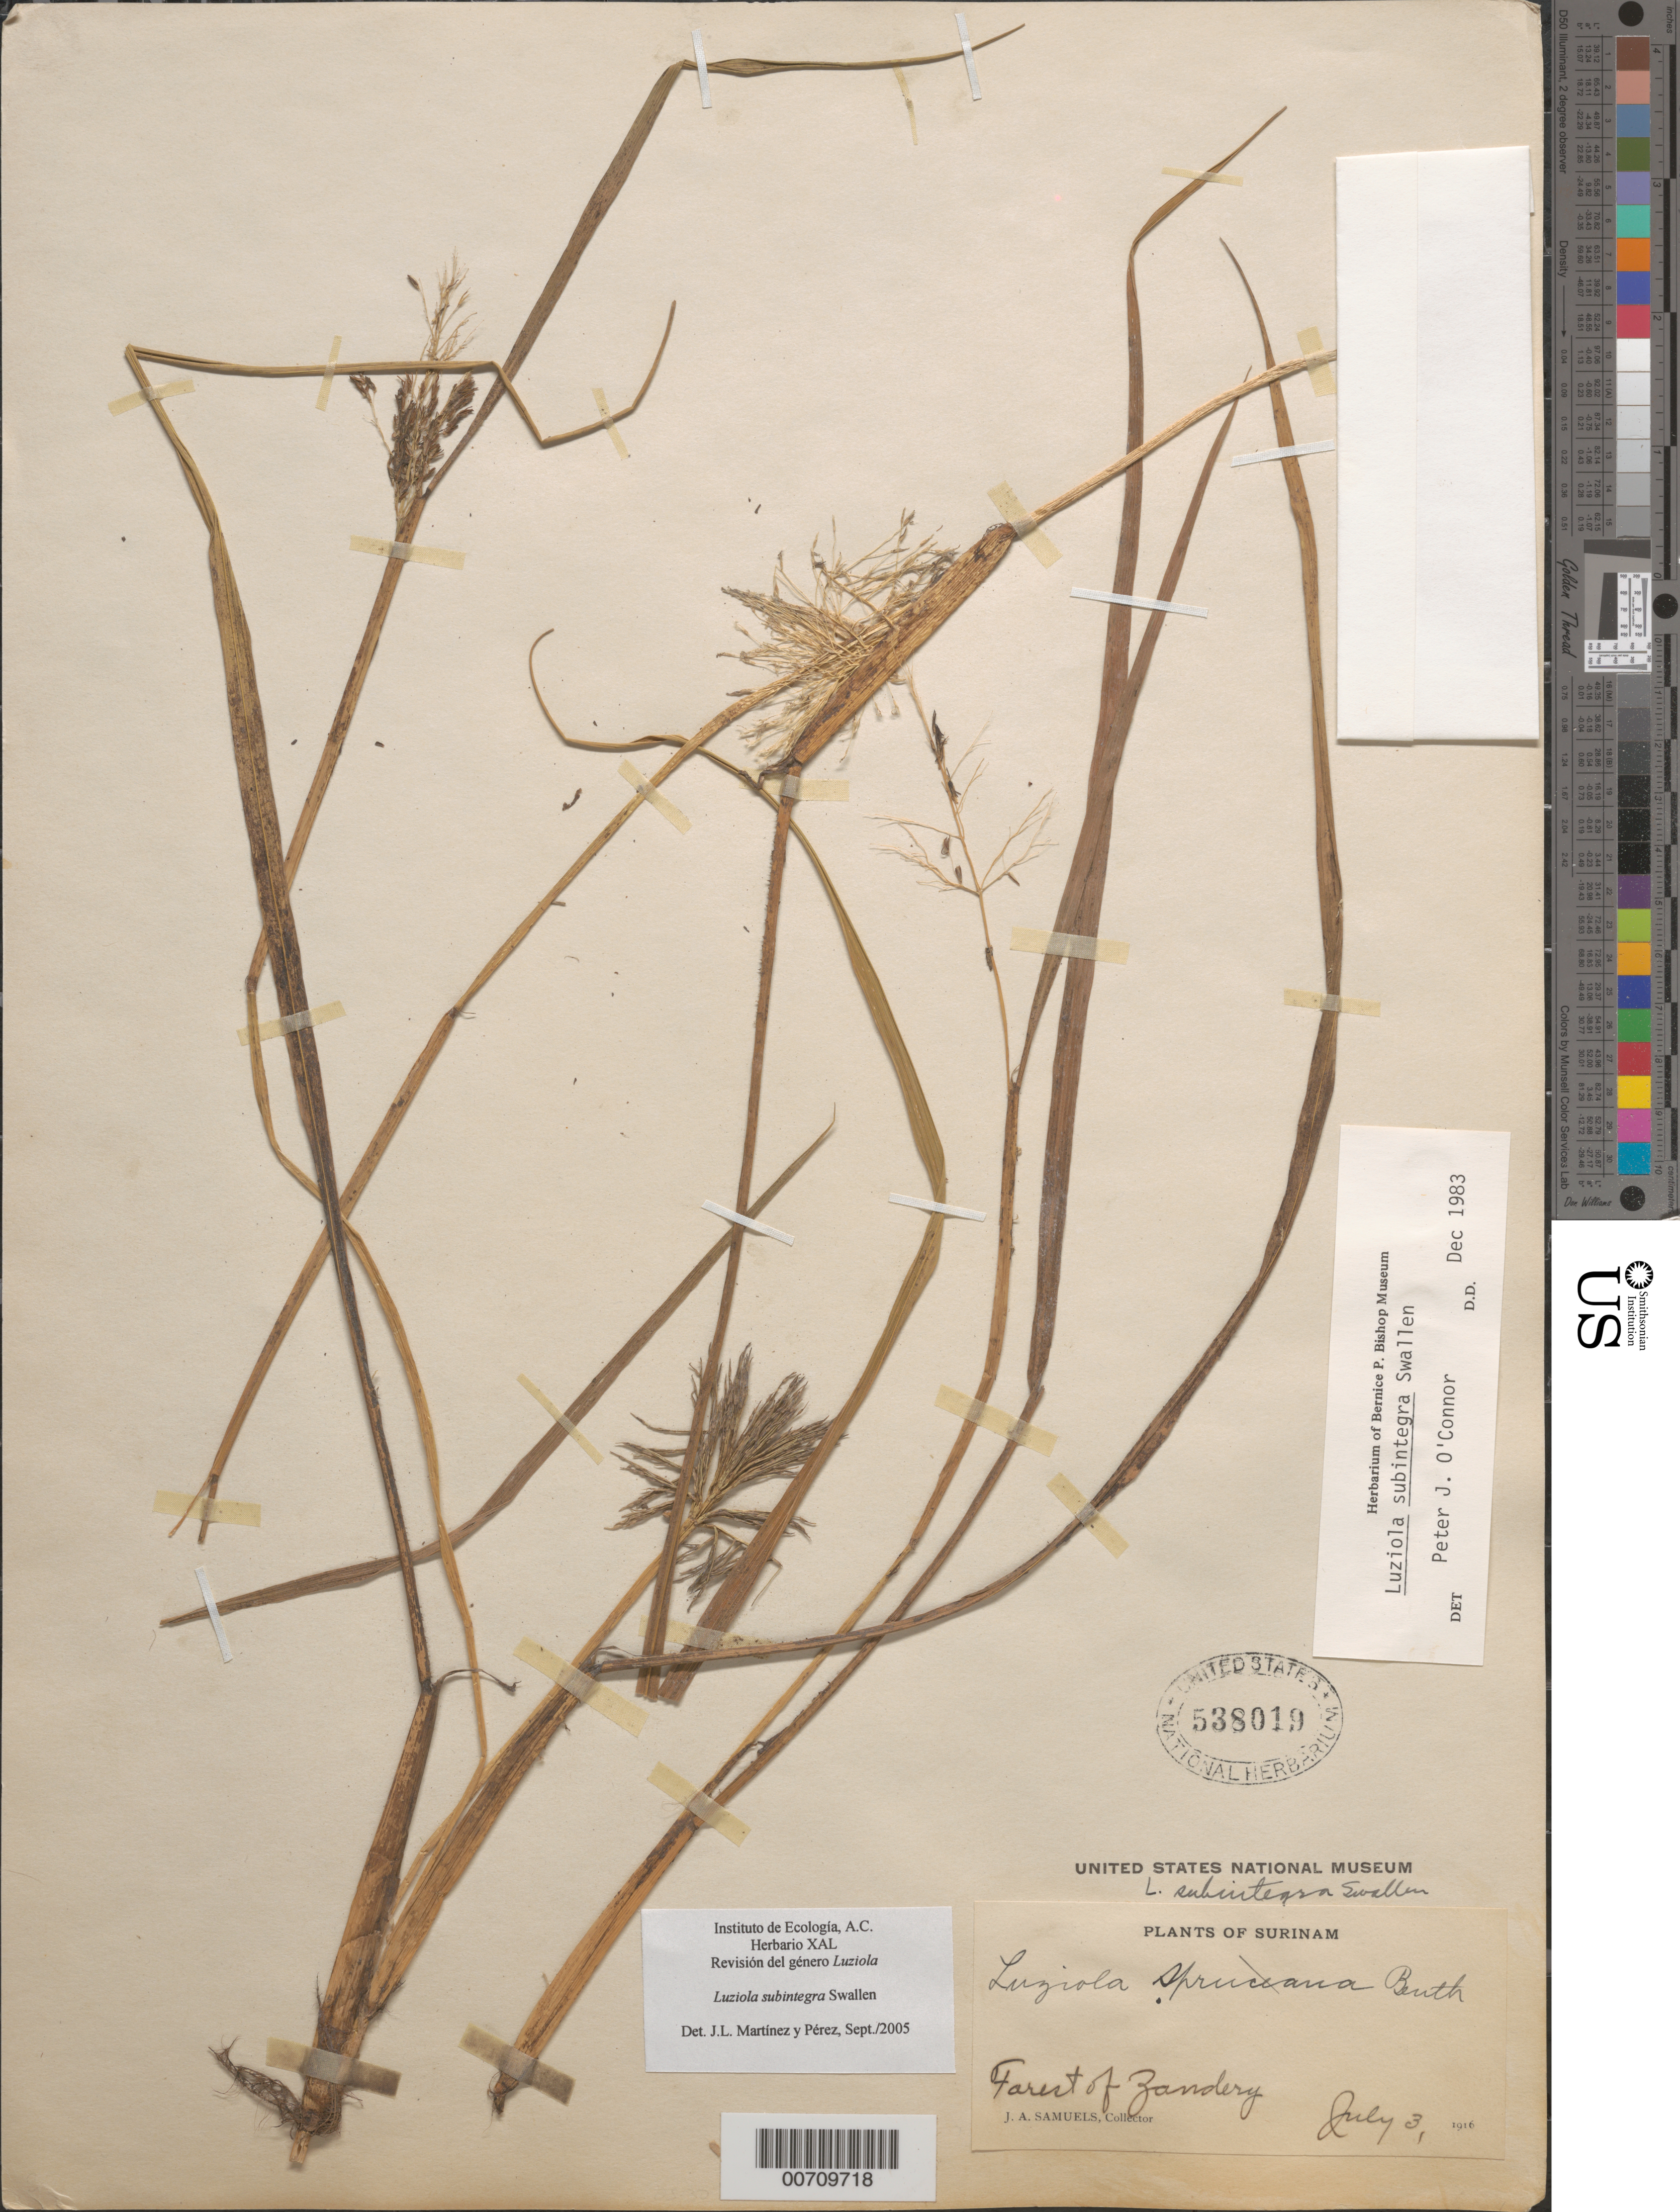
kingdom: Plantae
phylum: Tracheophyta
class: Liliopsida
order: Poales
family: Poaceae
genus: Luziola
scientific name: Luziola subintegra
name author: Swallen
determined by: O'Connor, P. J.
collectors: J. A. Samuels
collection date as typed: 3-Jul-16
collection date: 1916-07-03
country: Suriname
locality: Zanderij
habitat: Forest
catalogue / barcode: US 538019